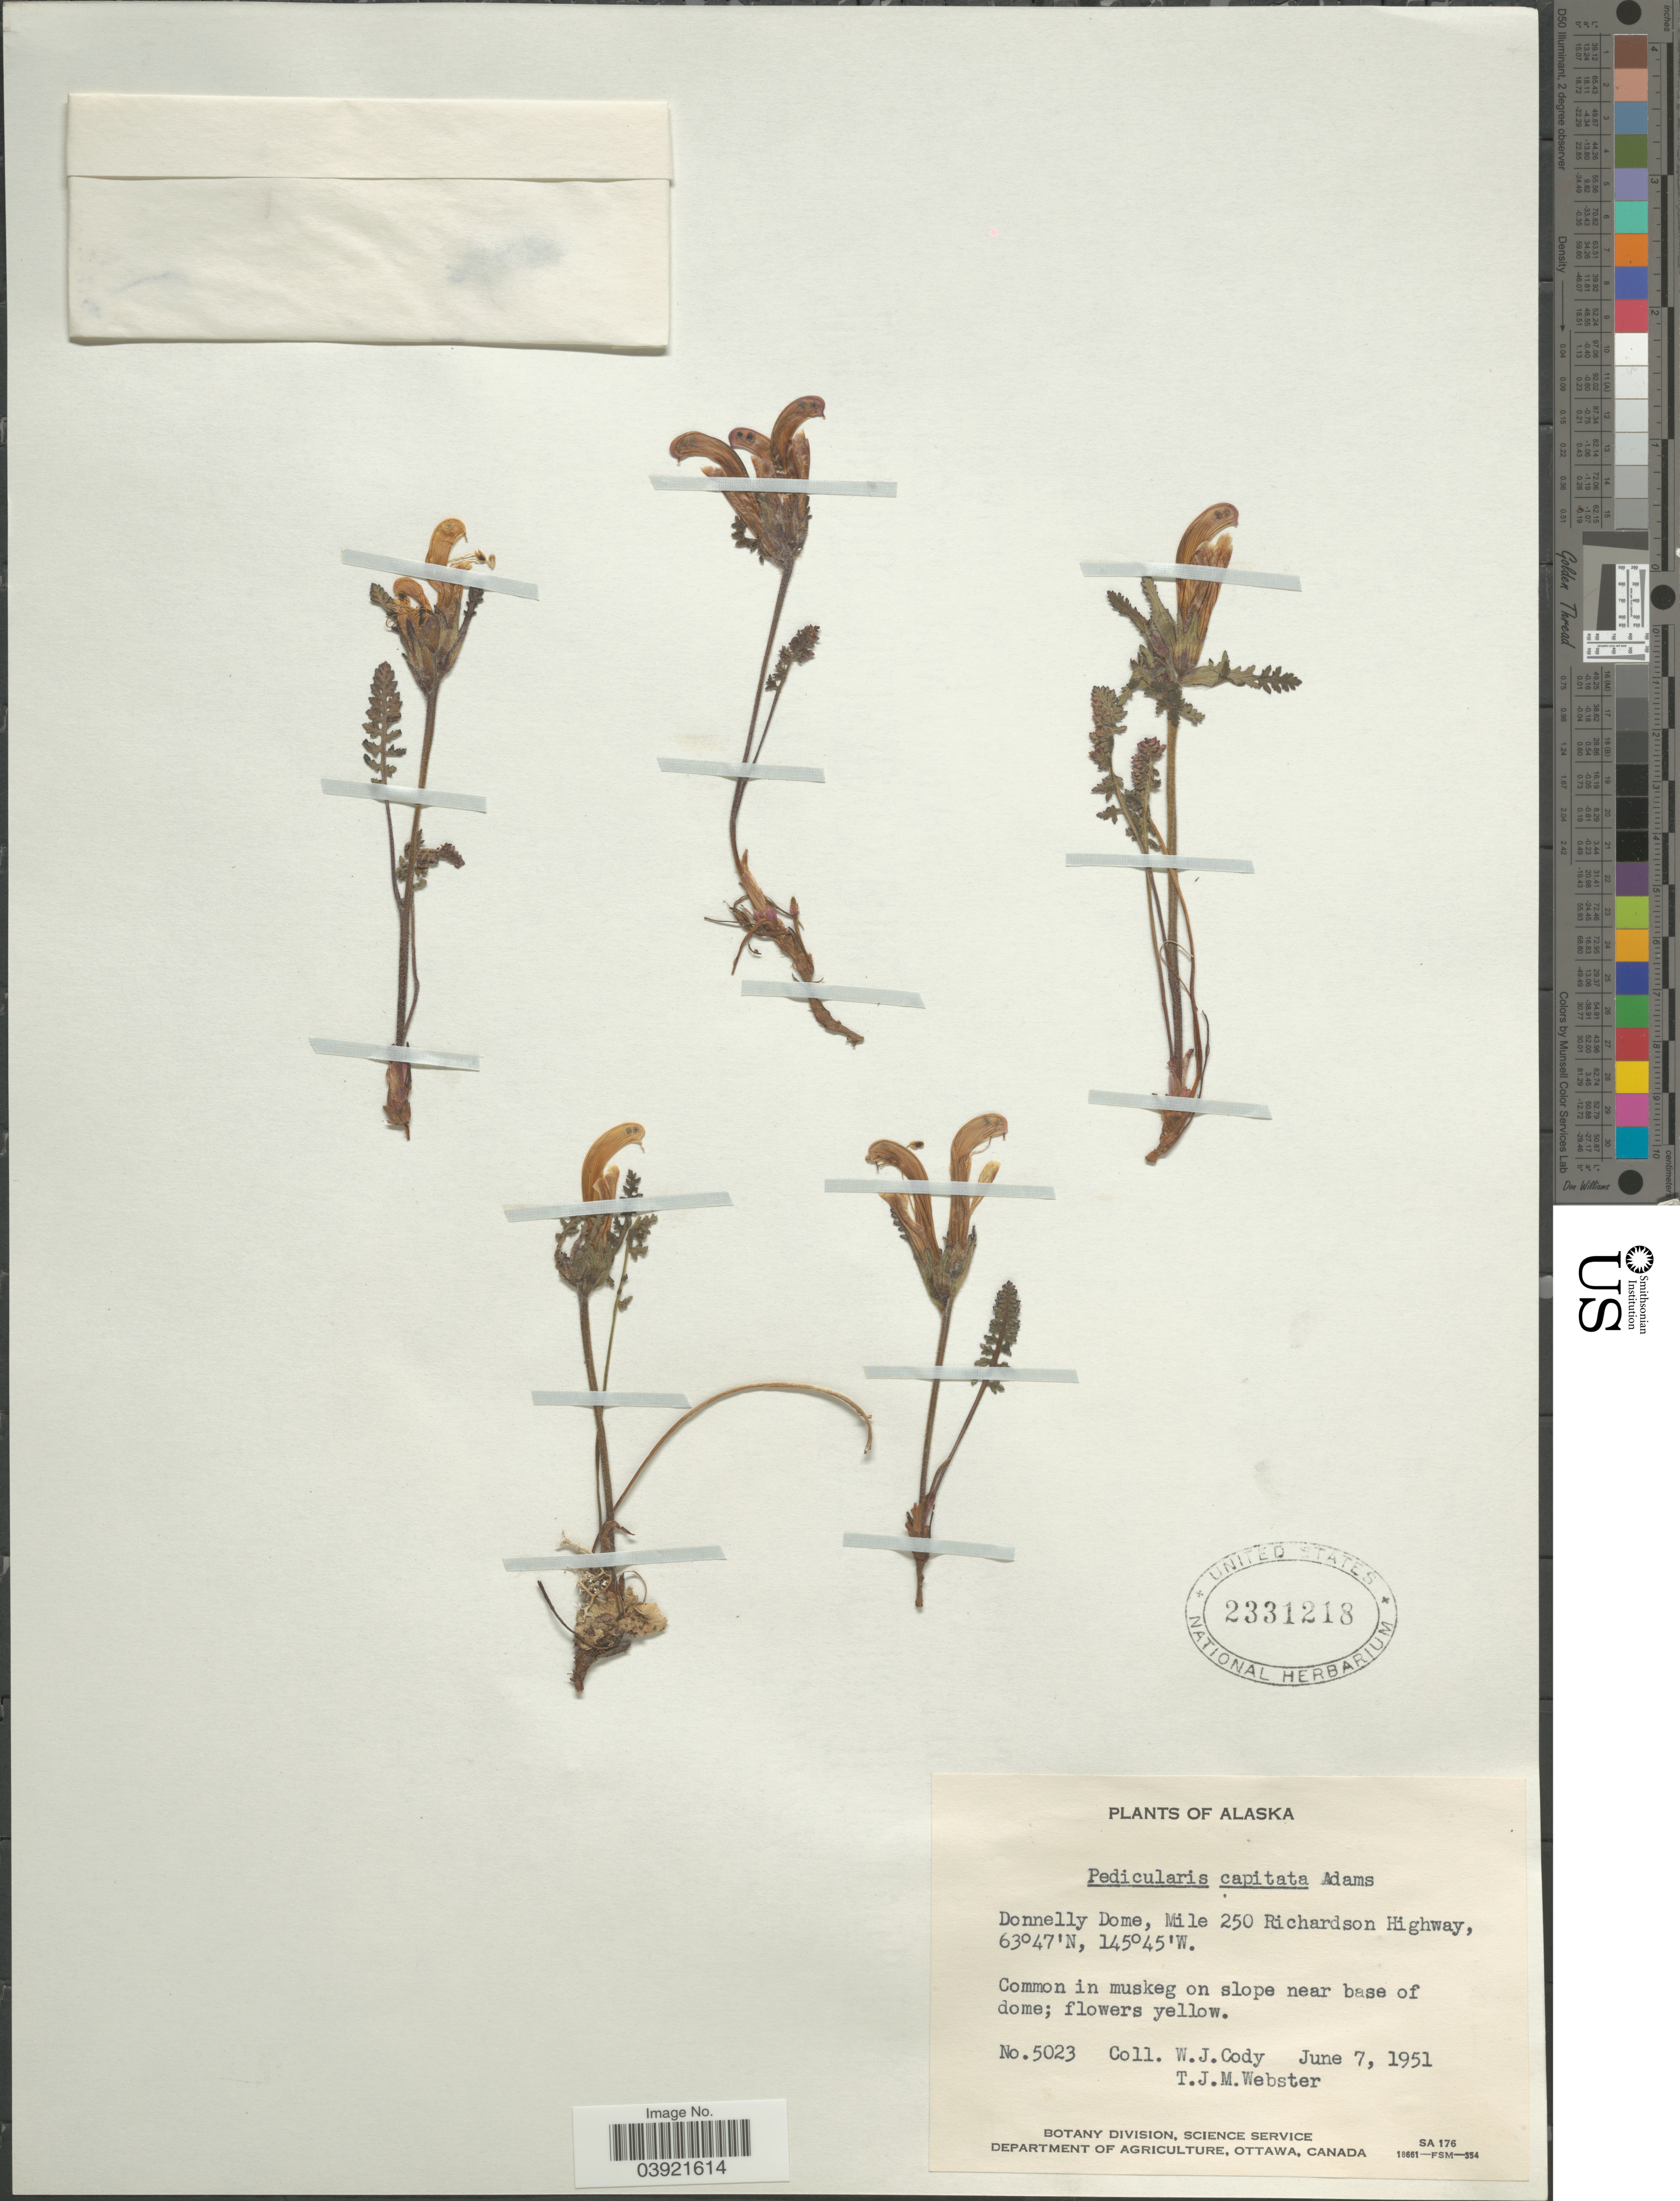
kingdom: Plantae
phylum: Tracheophyta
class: Magnoliopsida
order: Lamiales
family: Orobanchaceae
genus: Pedicularis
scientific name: Pedicularis capitata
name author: Adams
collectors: W. Cody & T. J. Webster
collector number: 5023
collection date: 1951-06-07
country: United States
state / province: Alaska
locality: Donnelly Dome, Mile 250 richardson Highway.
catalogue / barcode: US 2331218